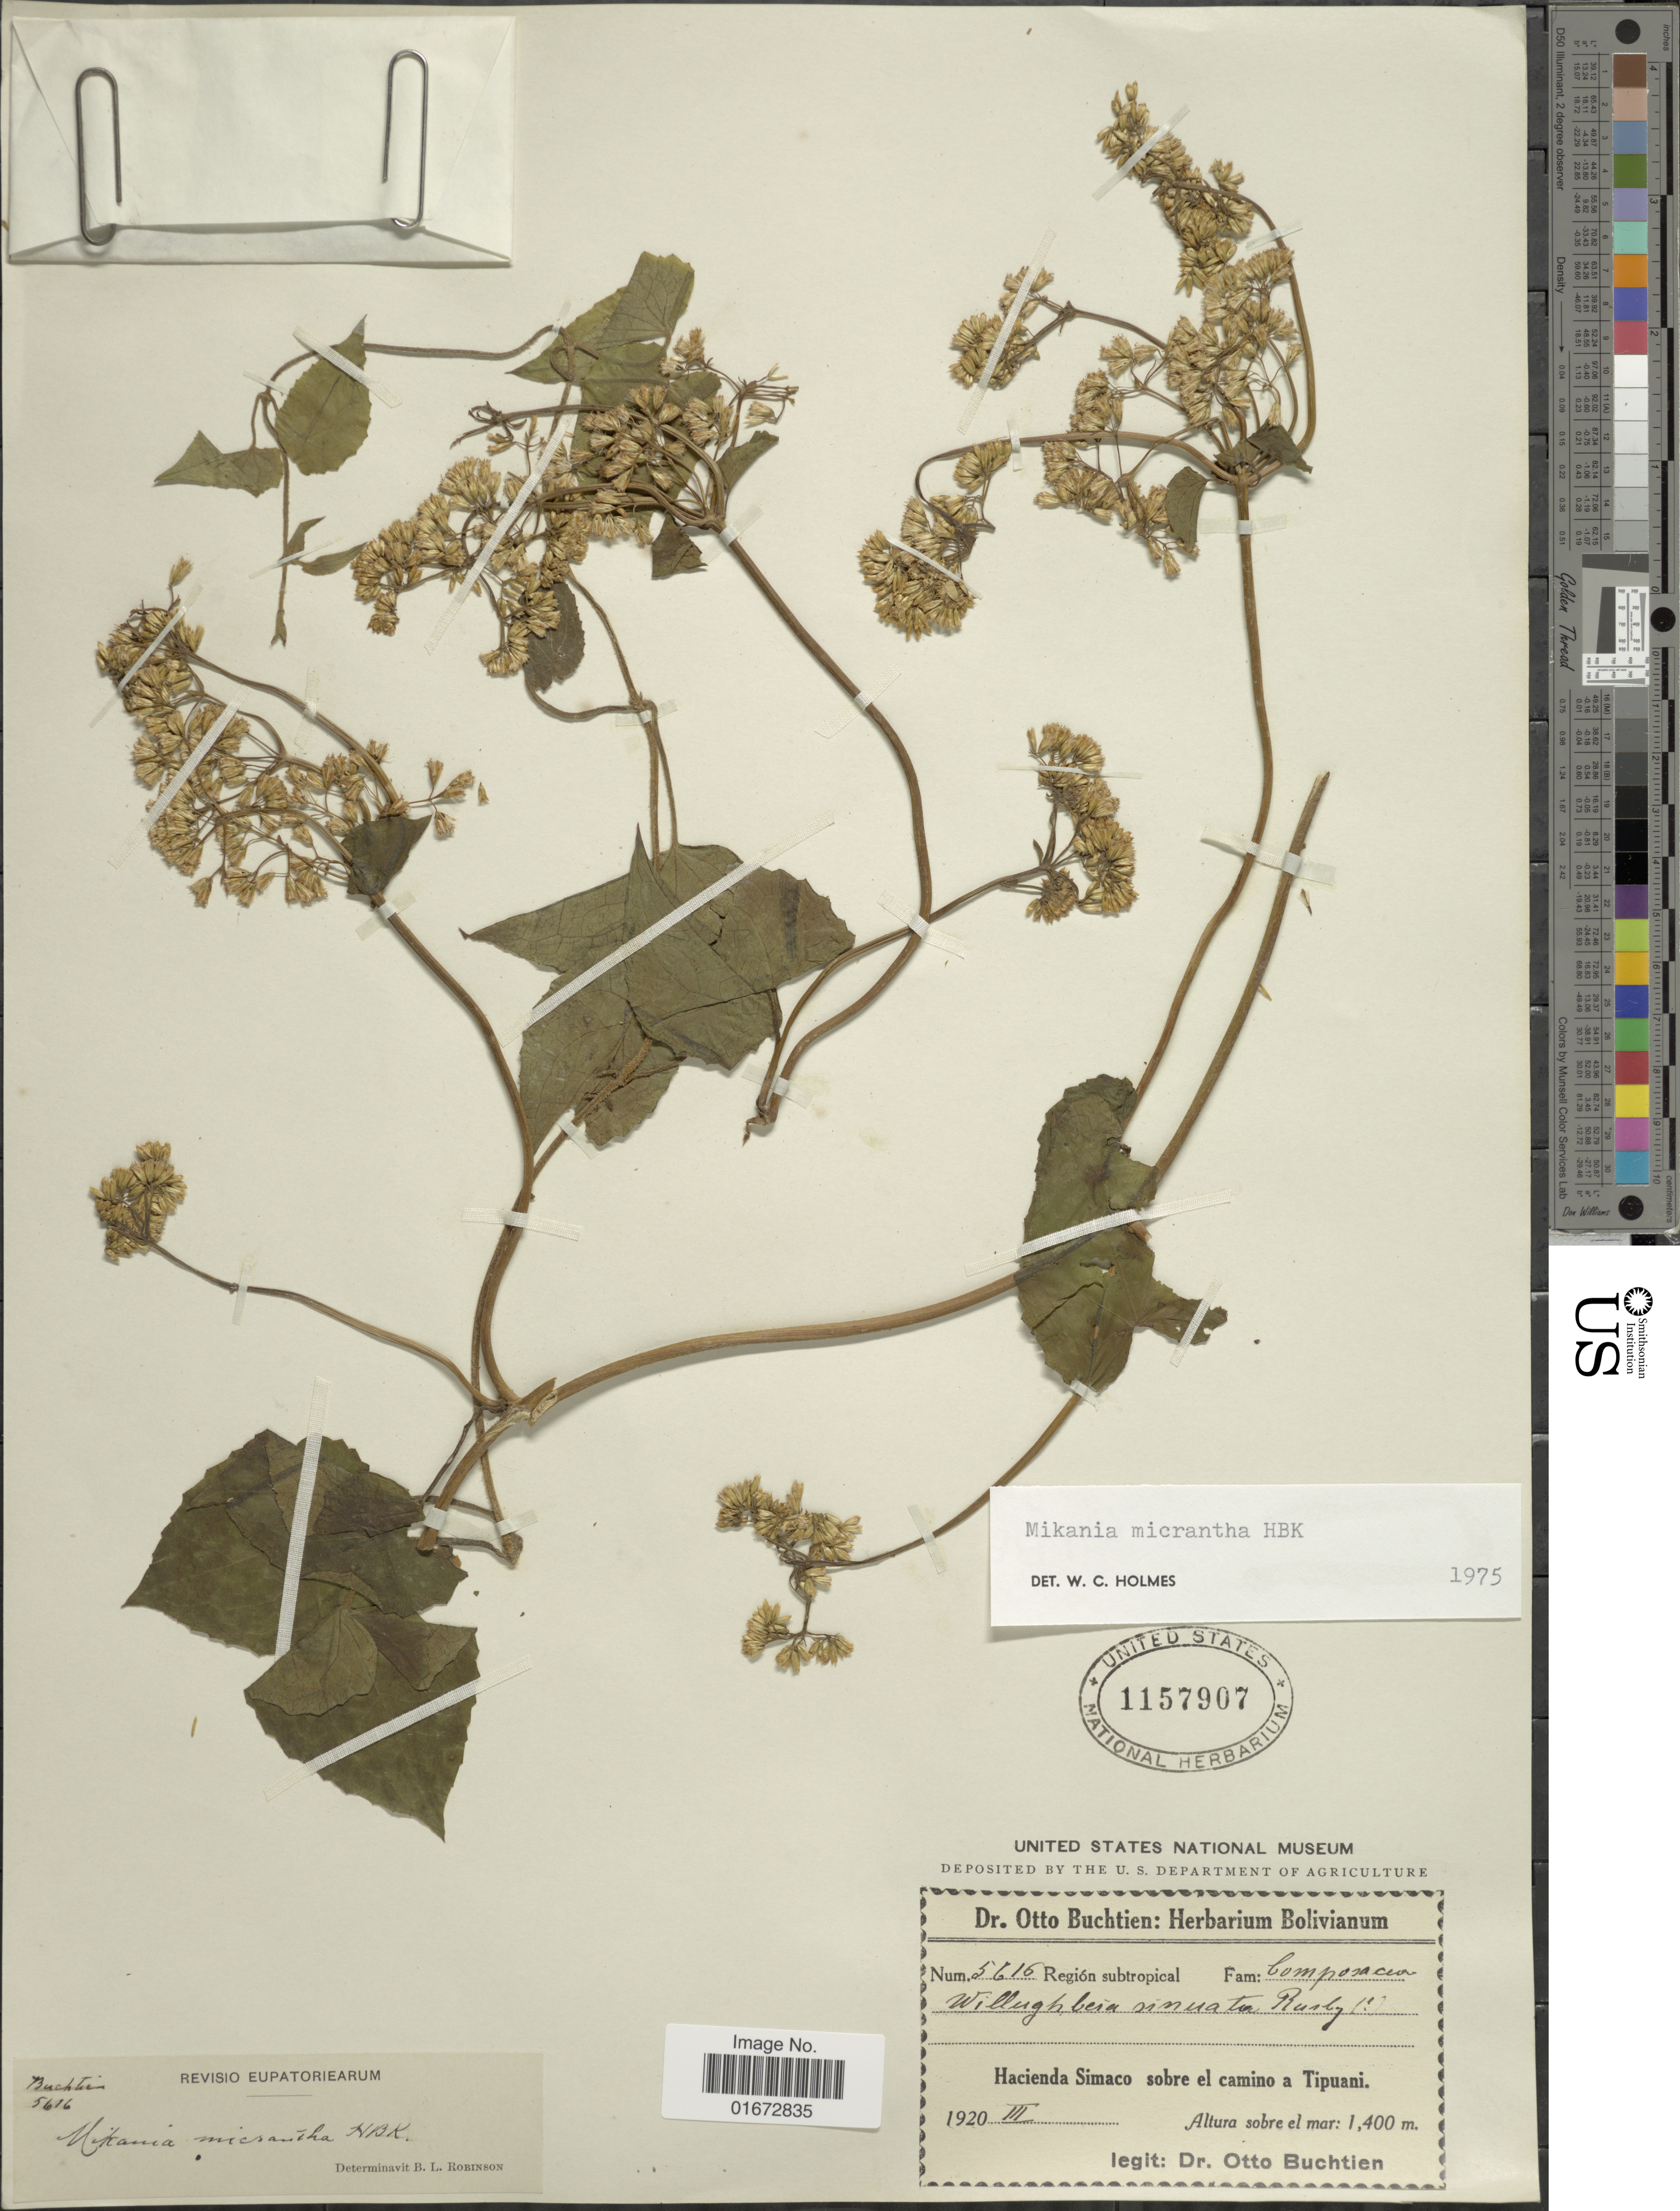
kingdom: Plantae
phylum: Tracheophyta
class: Magnoliopsida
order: Asterales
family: Asteraceae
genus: Mikania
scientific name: Mikania micrantha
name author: Kunth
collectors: O. Buchtien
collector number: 5616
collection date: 1920-03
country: Bolivia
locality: Región subtropical. Hacienda Simaco sobre el camino a Tipuani.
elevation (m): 1400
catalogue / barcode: US 1157907